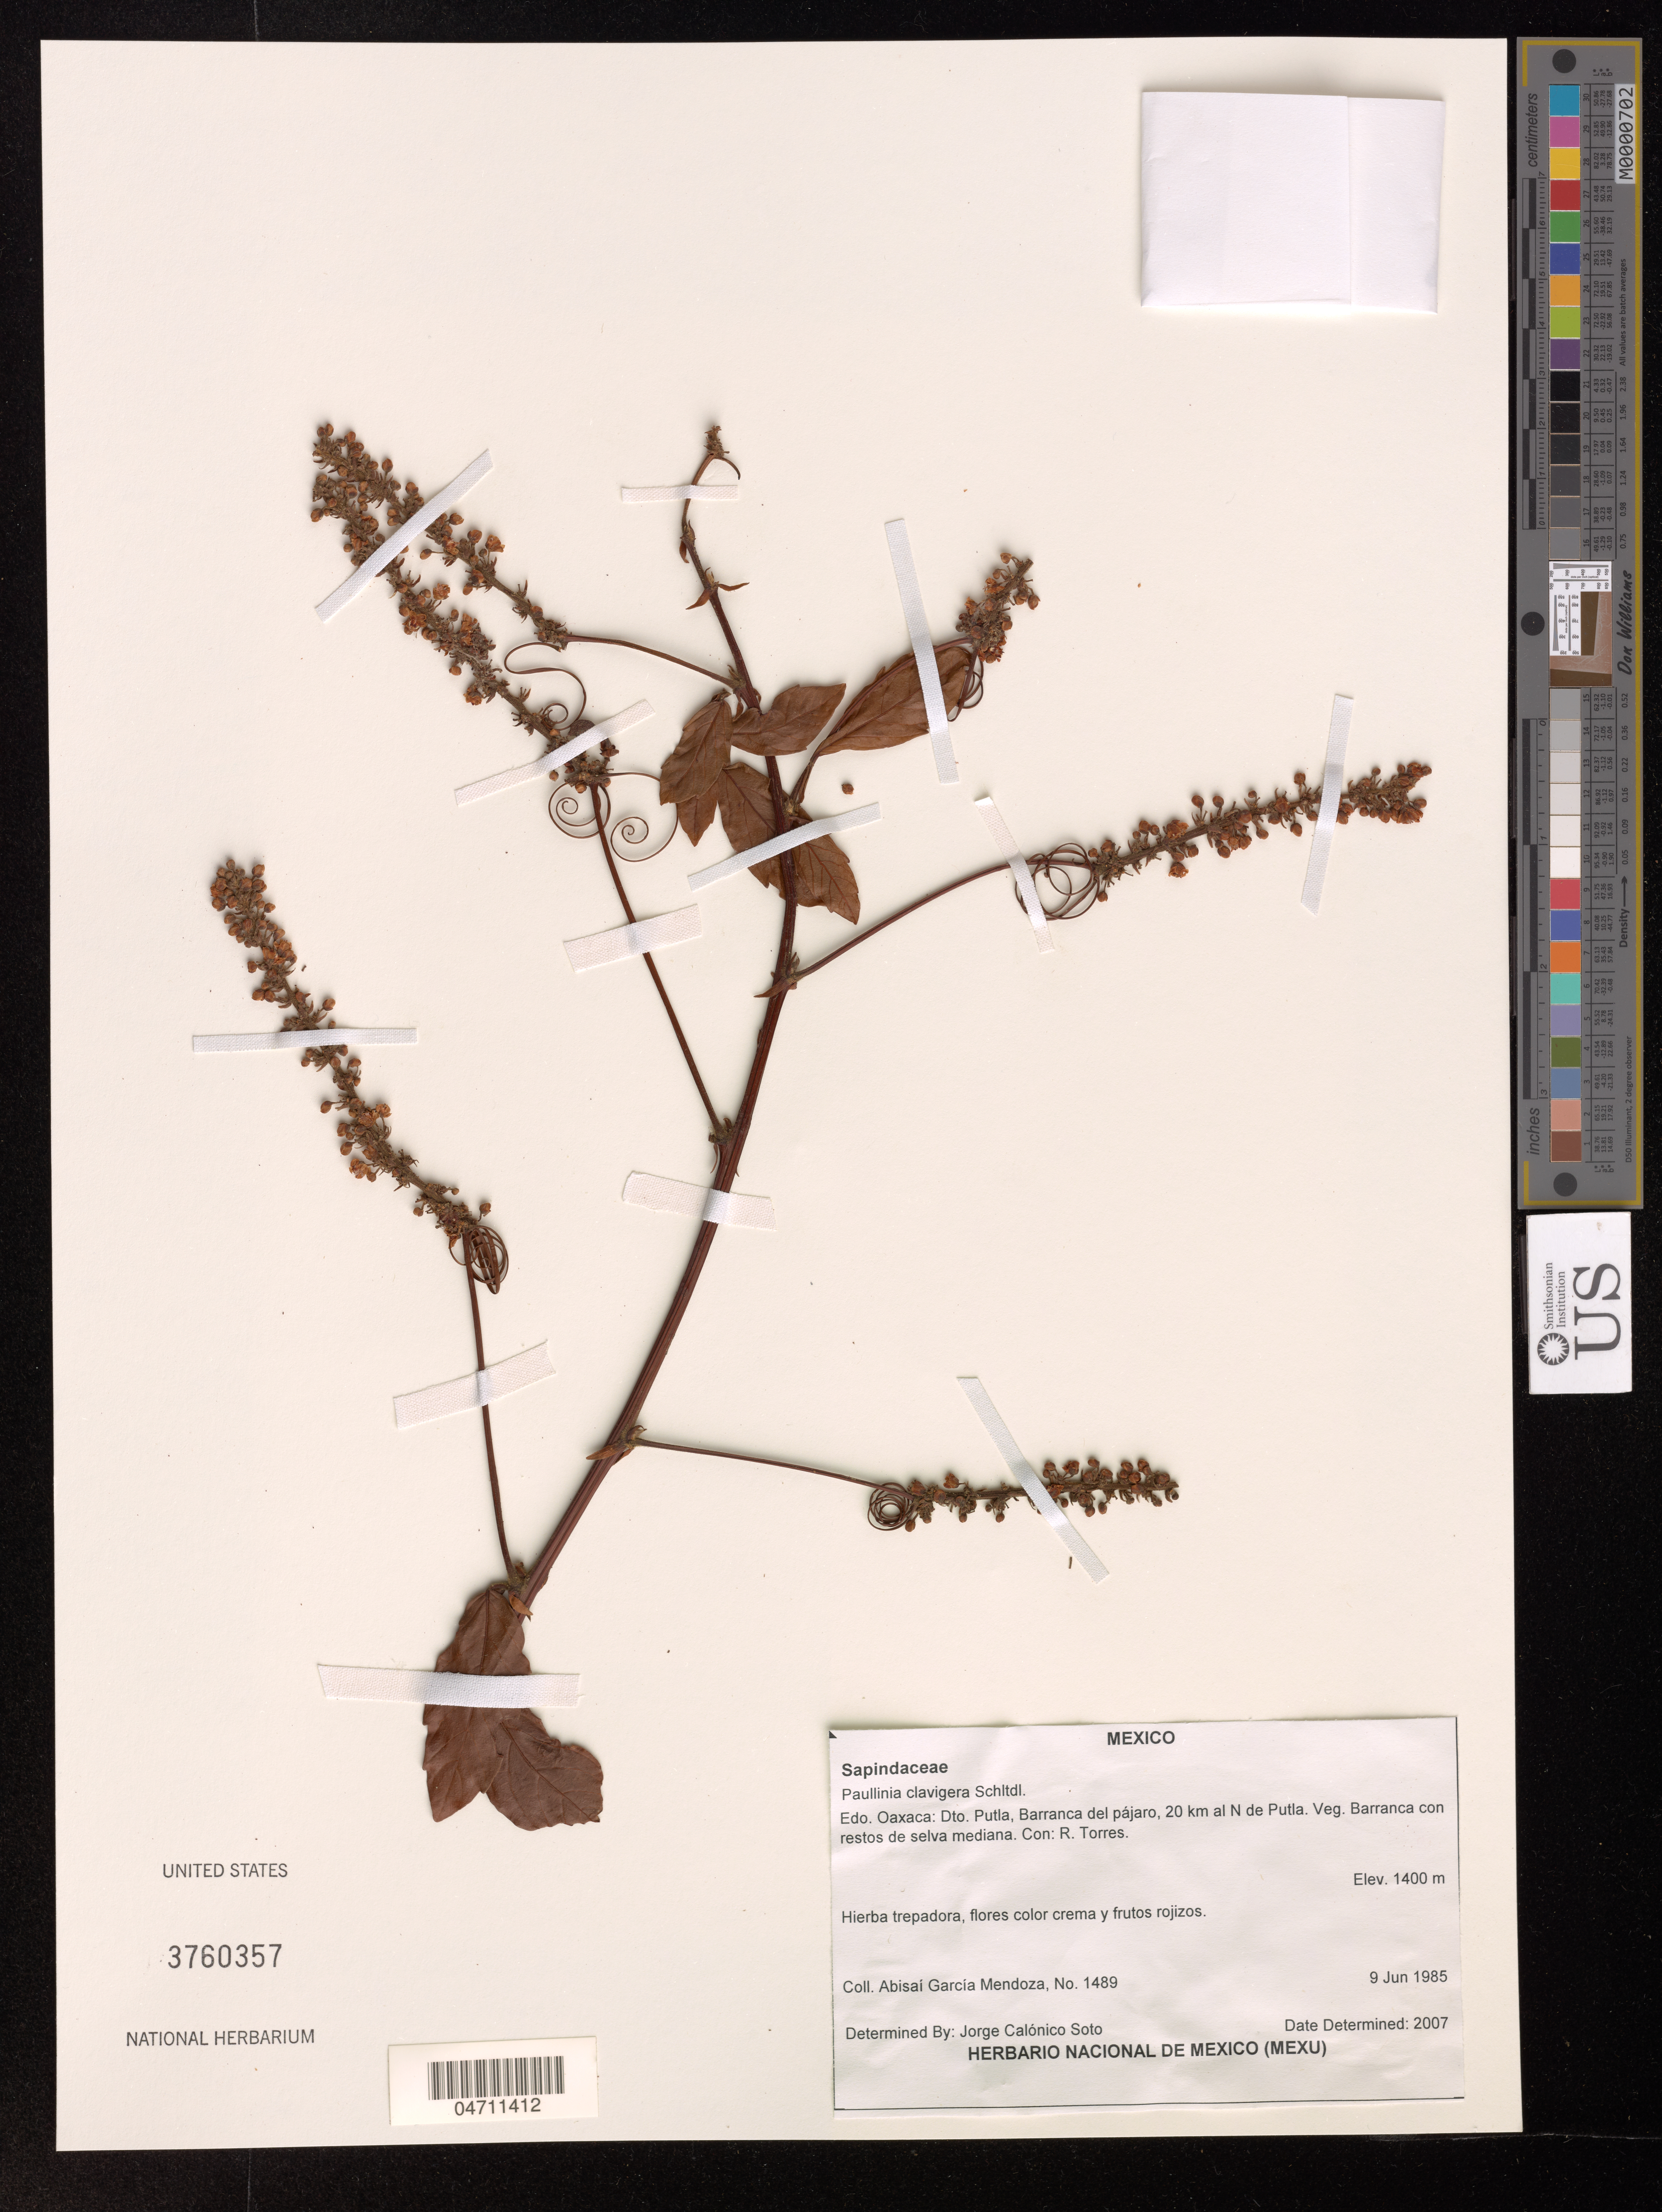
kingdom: Plantae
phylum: Tracheophyta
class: Magnoliopsida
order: Sapindales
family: Sapindaceae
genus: Paullinia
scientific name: Paullinia clavigera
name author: Schltdl.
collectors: A. Mendoza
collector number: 1489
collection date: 1985-06-09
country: Mexico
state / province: México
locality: Putla, Barranca del pajaro, 20 km al N de Putla.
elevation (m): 1400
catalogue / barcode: US 3760357